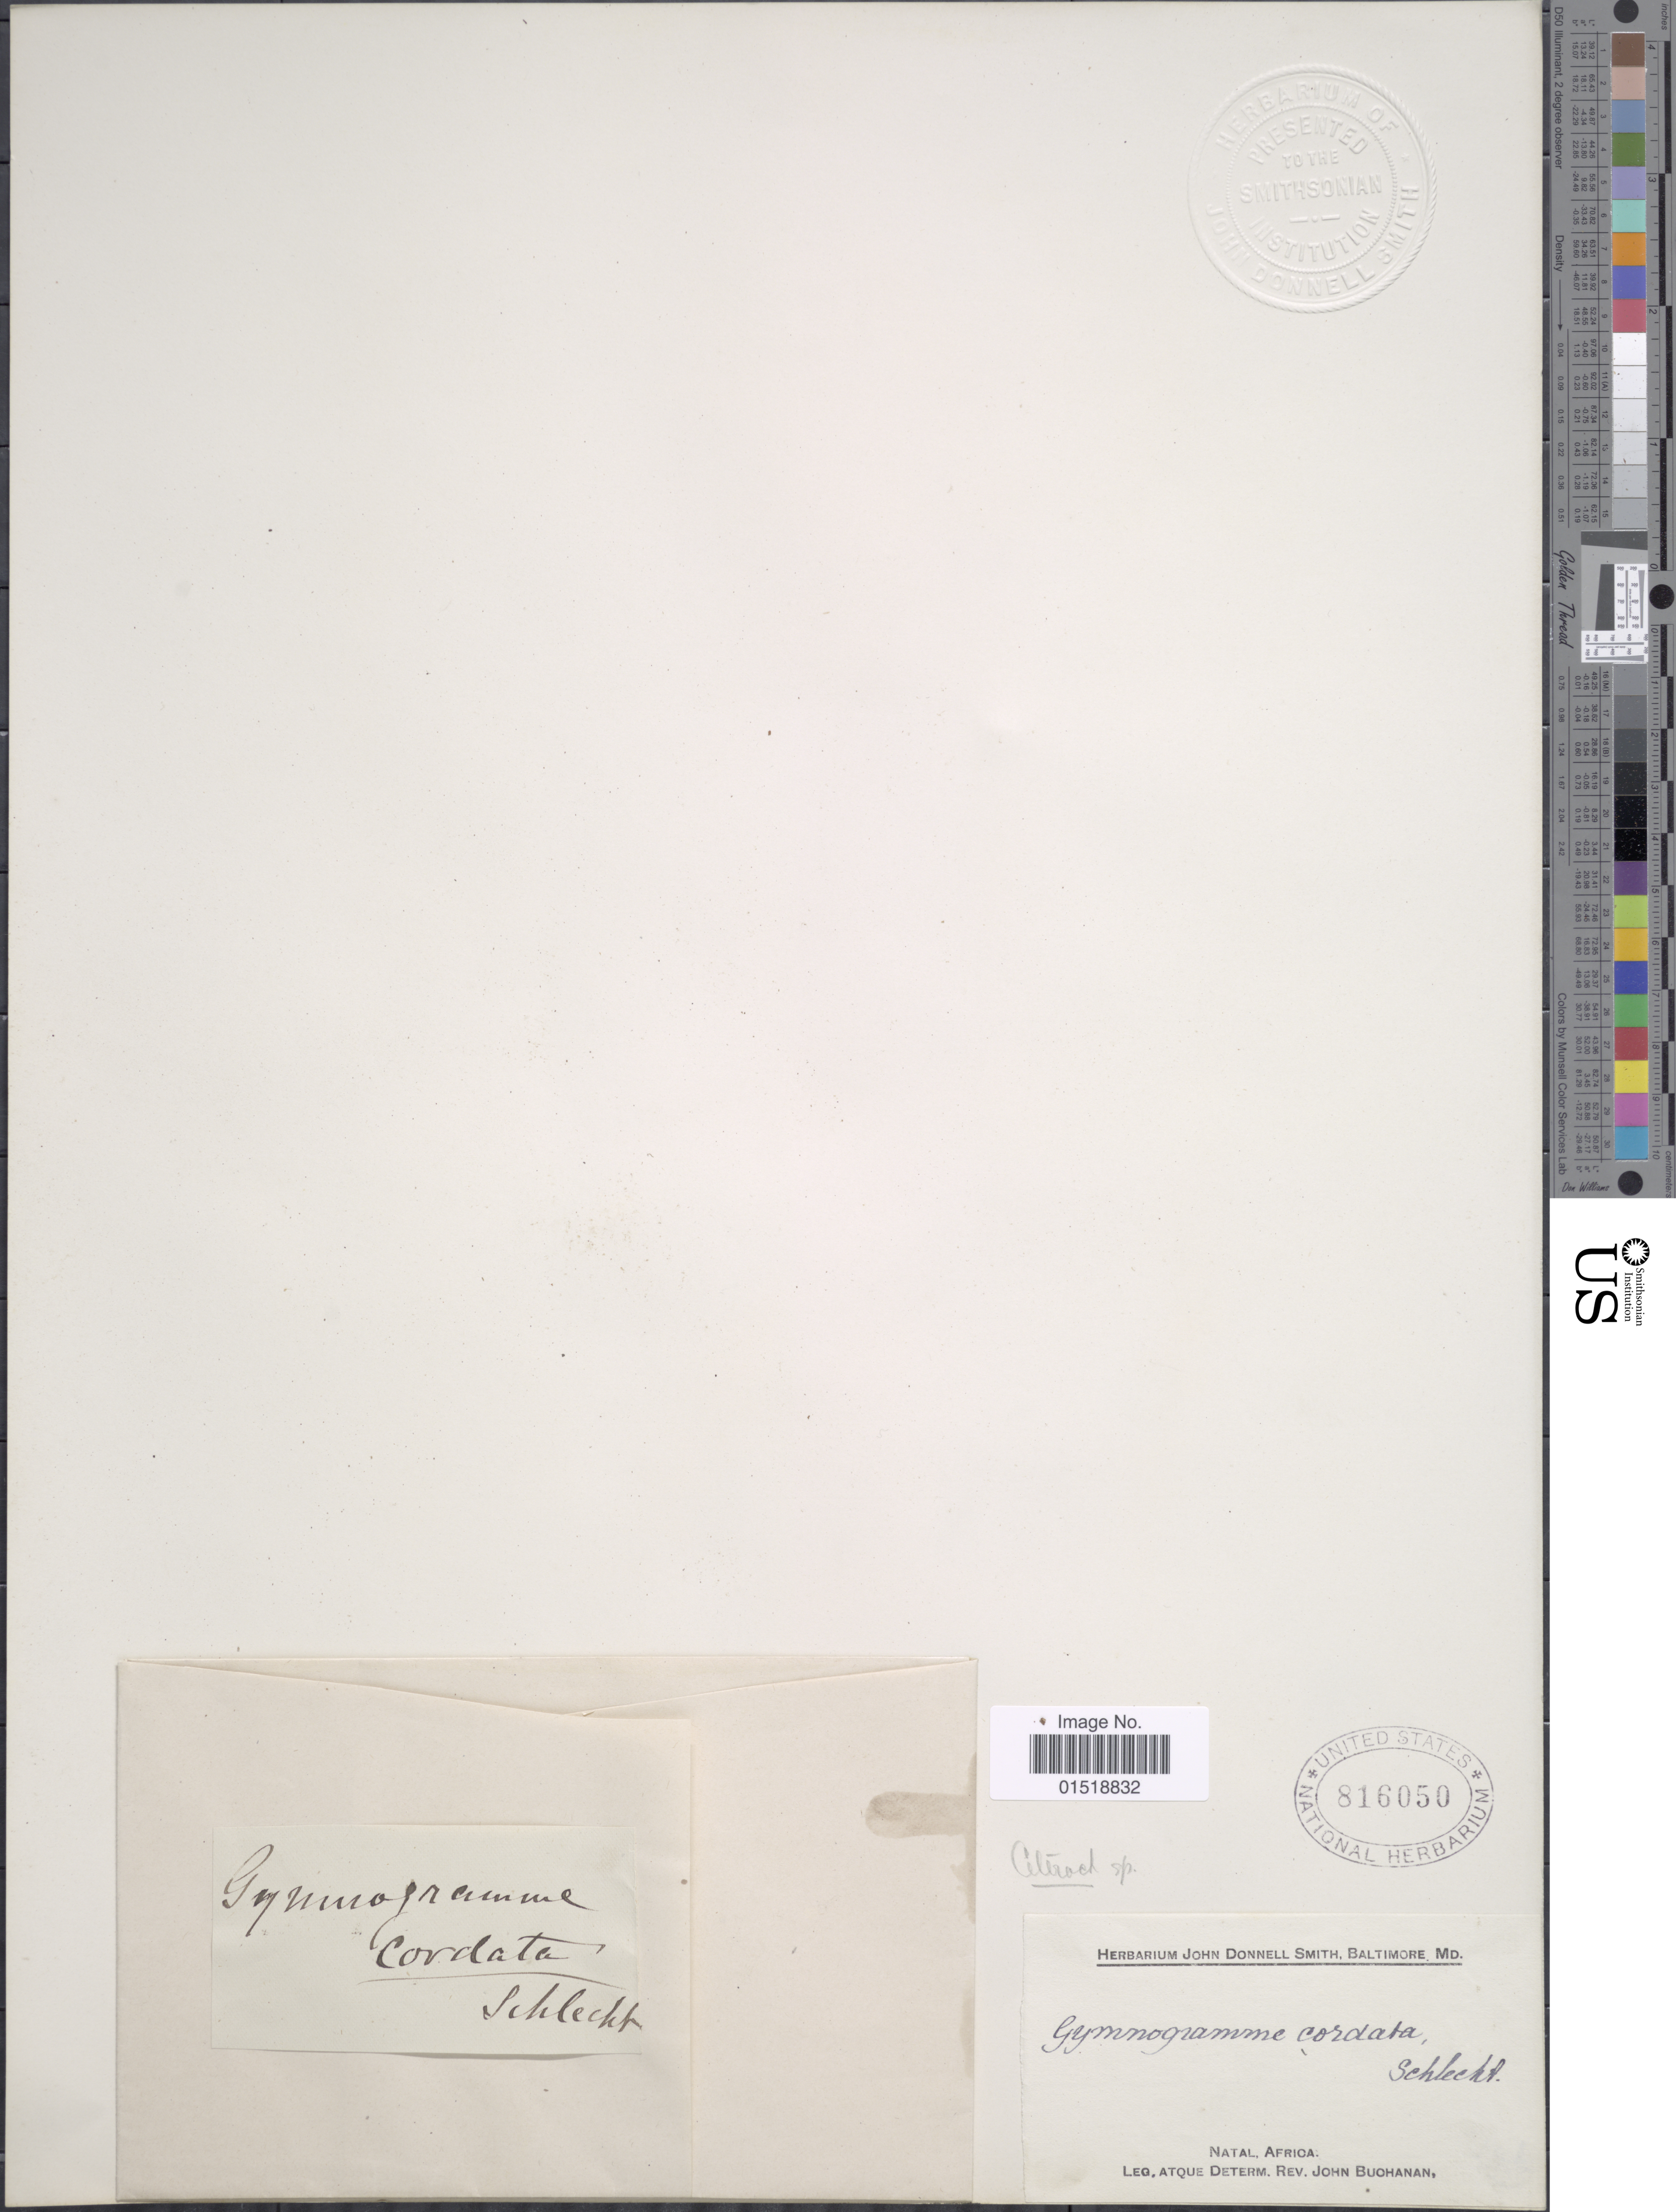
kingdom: Plantae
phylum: Tracheophyta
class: Polypodiopsida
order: Polypodiales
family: Aspleniaceae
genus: Asplenium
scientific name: Asplenium cordatum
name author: (Thunb.) Sw.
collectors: J. Buchanan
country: South Africa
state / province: KwaZulu-Natal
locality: Natal.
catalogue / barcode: US 816050